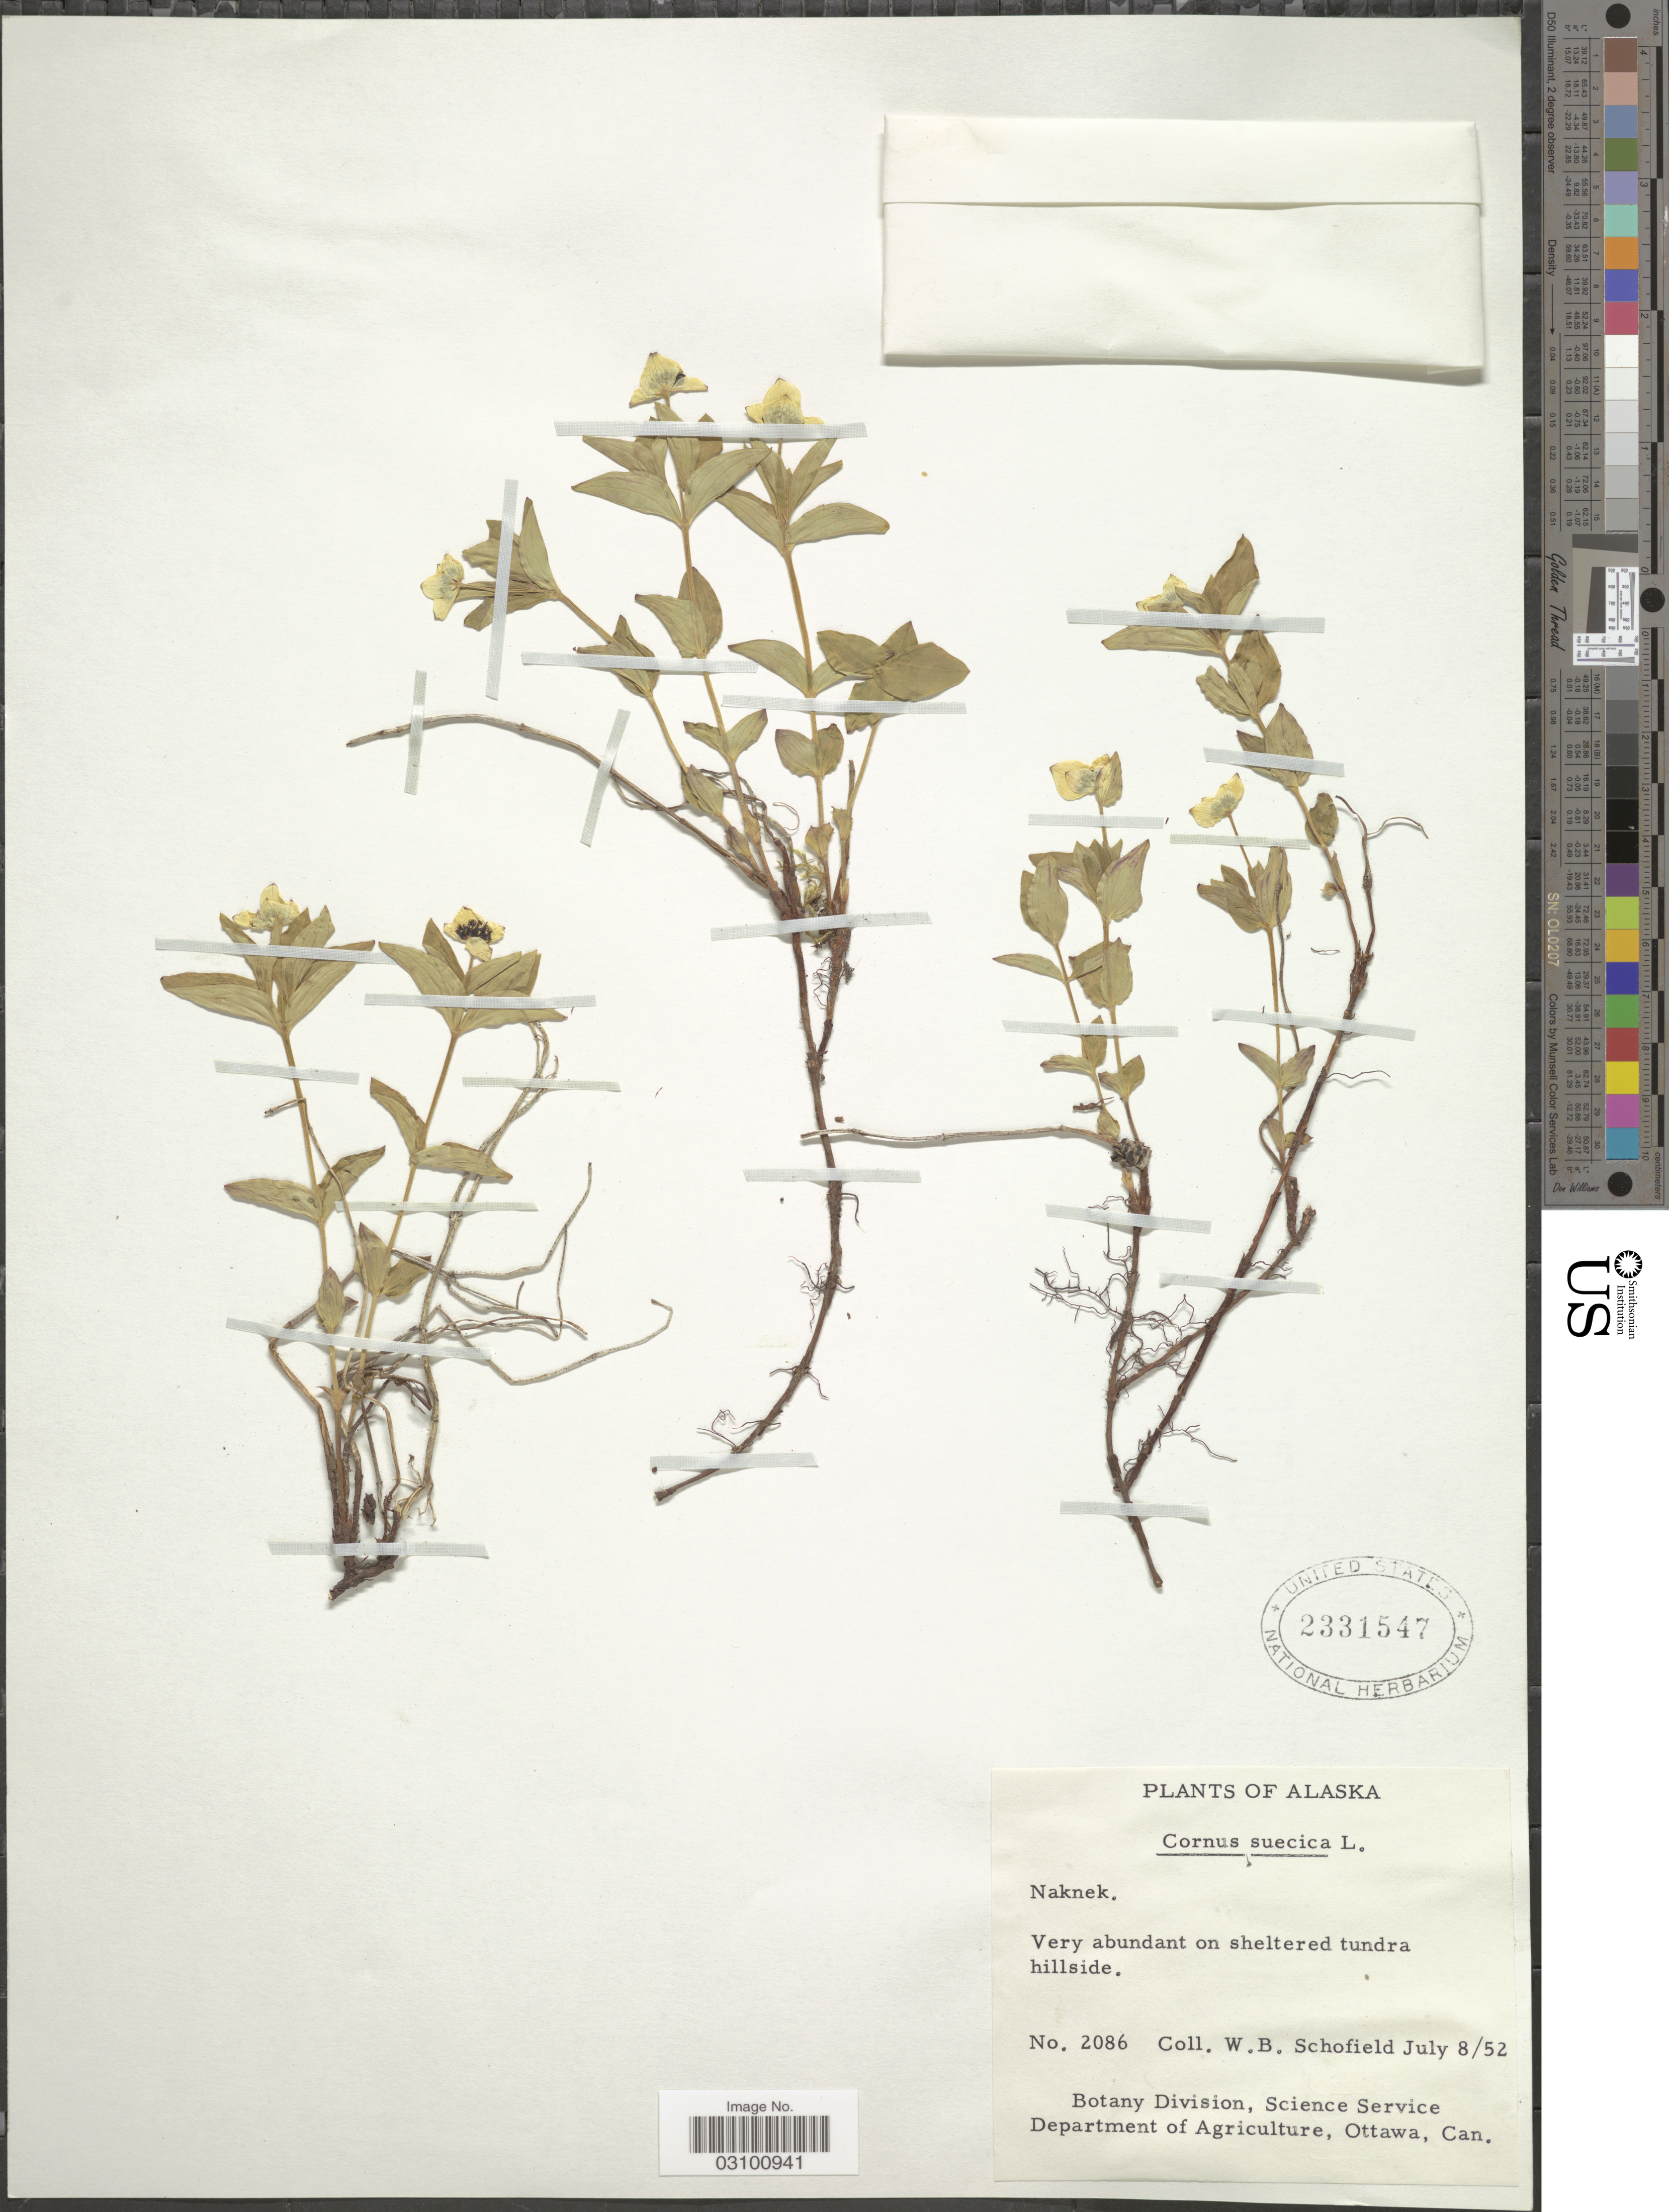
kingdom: Plantae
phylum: Tracheophyta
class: Magnoliopsida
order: Cornales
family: Cornaceae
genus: Cornus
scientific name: Cornus suecica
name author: L.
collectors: W. Schofield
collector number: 2086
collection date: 1952-07-08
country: United States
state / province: Alaska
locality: Naknek. Very abundant on sheltered tundra hillside.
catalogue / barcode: US 2331547